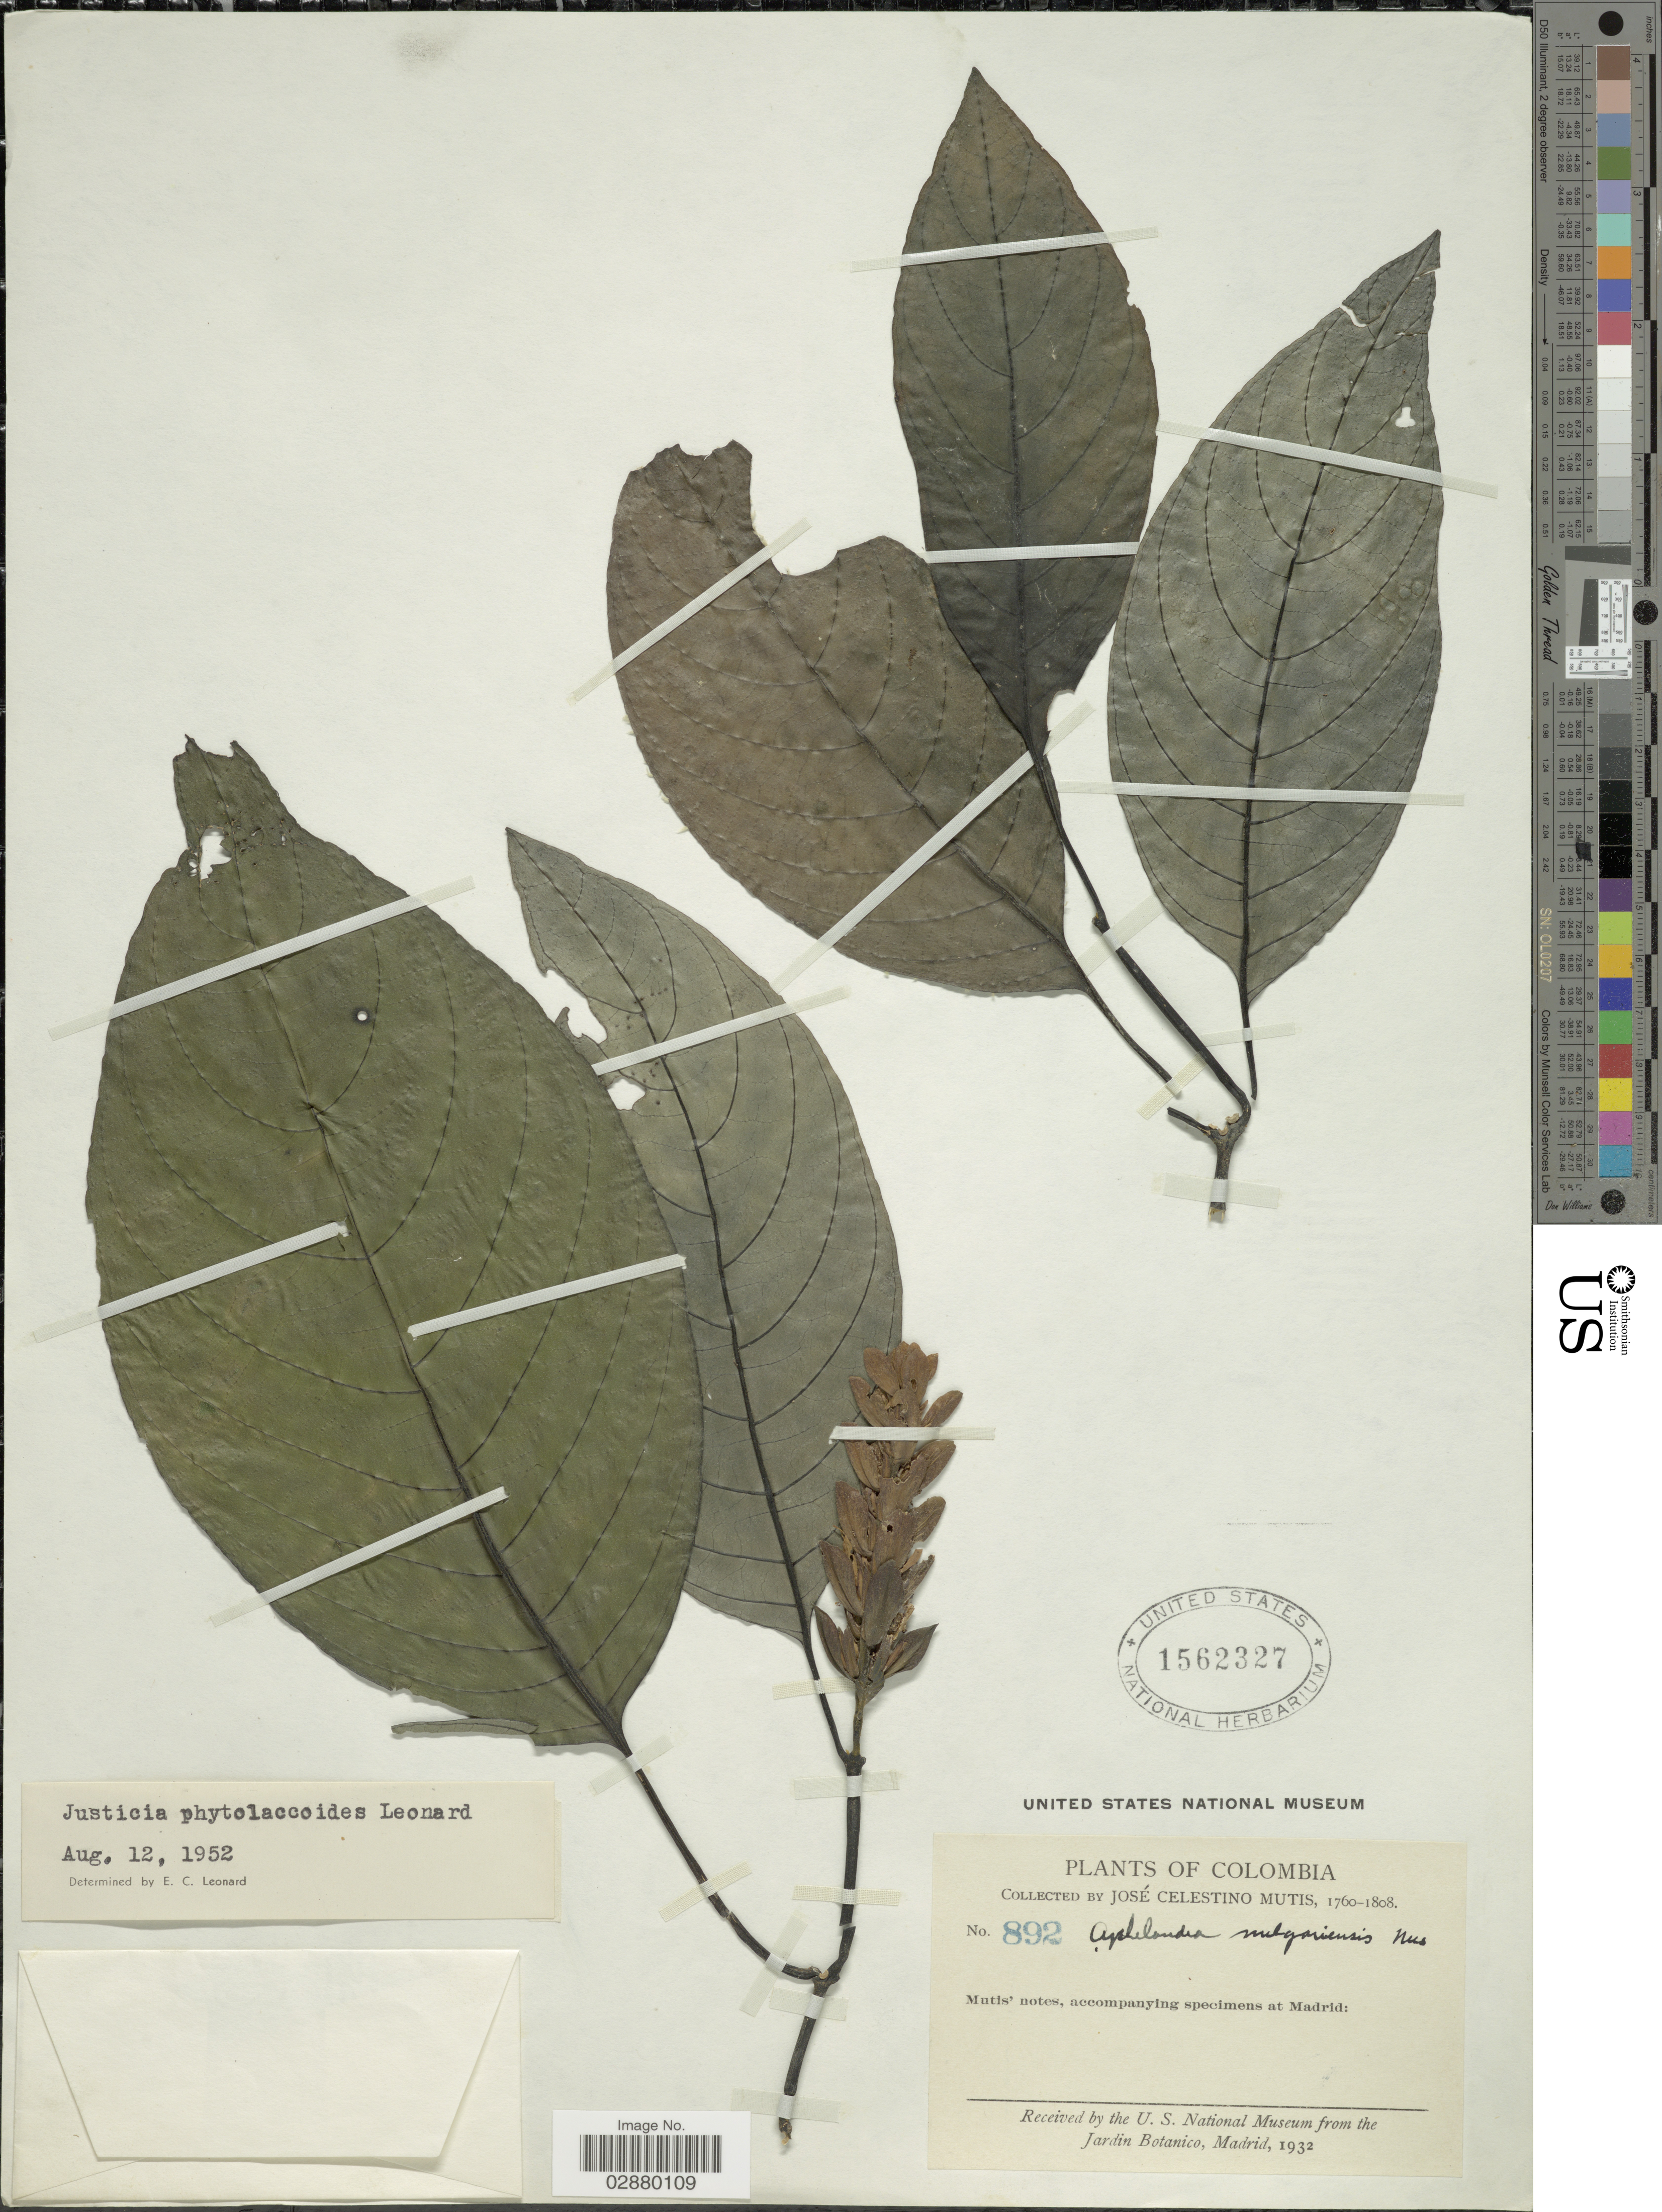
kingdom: Plantae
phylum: Tracheophyta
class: Magnoliopsida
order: Lamiales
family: Acanthaceae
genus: Justicia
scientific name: Justicia phytolaccoides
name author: Leonard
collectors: J. C. B. Mutis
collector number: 892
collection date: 1760/1808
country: Colombia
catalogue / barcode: US 1562327